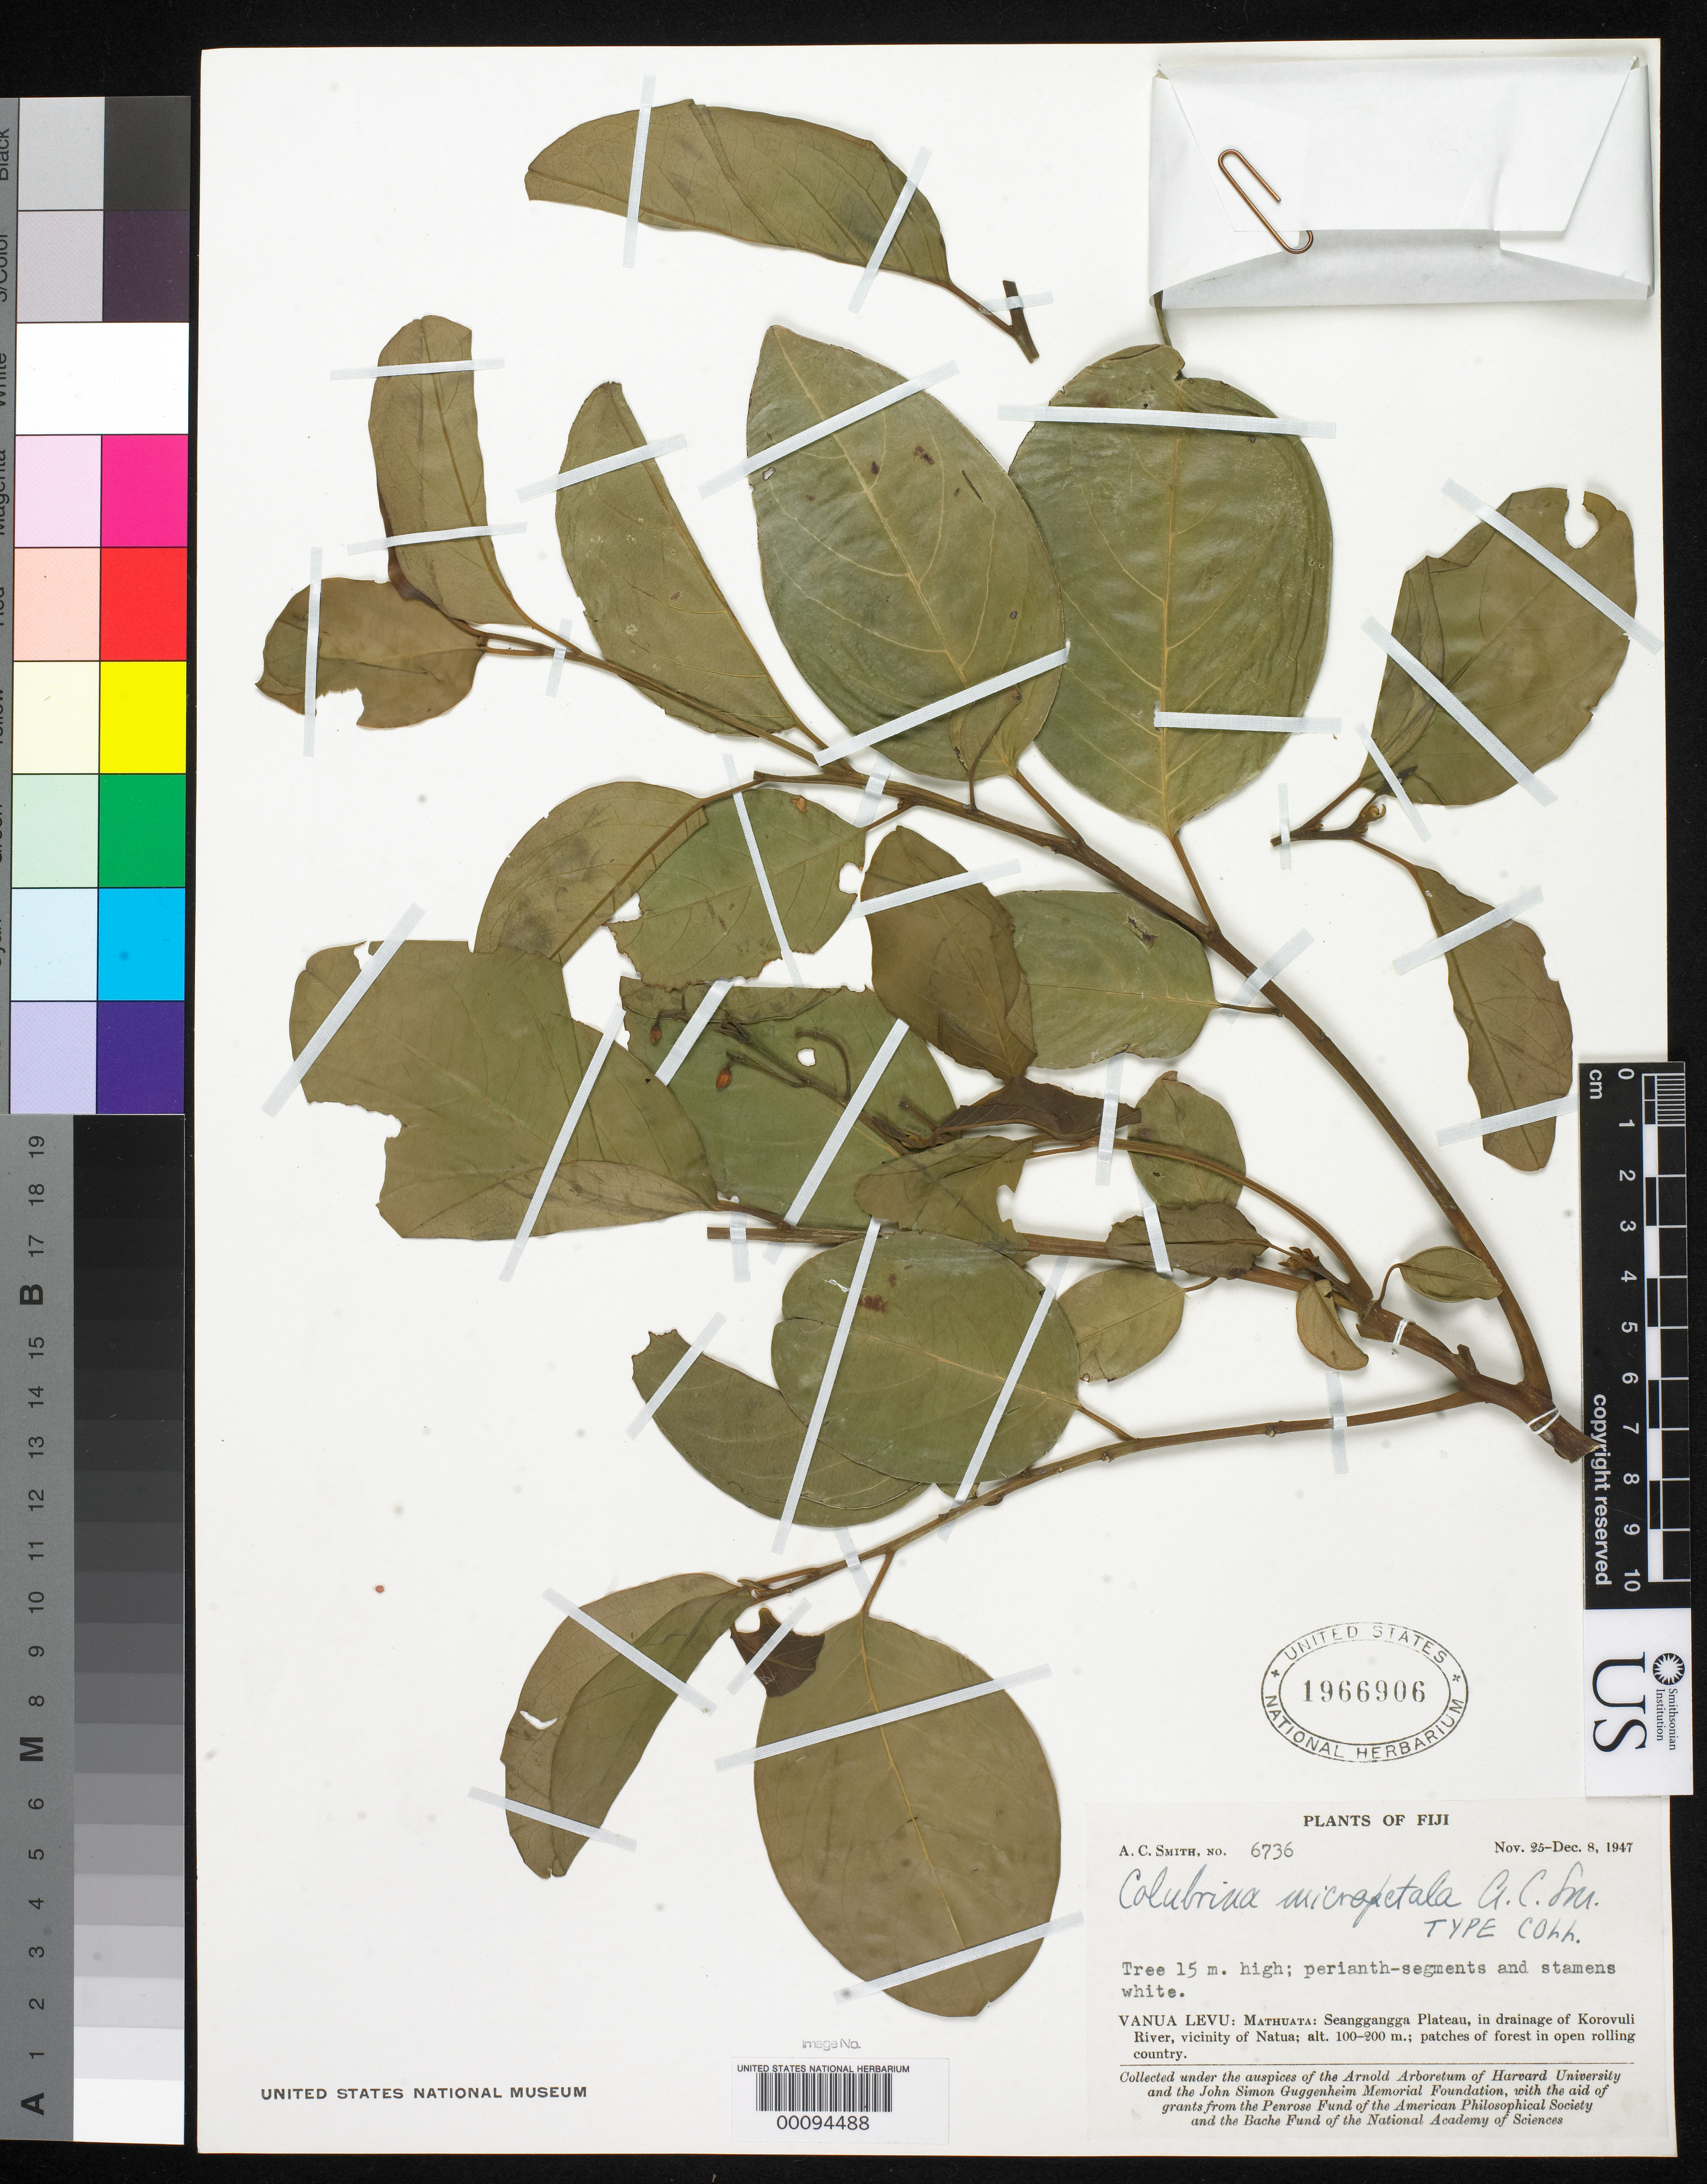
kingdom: Plantae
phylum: Tracheophyta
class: Magnoliopsida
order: Rosales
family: Rhamnaceae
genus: Colubrina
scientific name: Colubrina micropetala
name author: A.C. Sm.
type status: Isotype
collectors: A. C. Smith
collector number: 6763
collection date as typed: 28 Nov 1947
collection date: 1947-11-28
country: Fiji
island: Macuata-i-wai [Mathuata-i-wai]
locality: Mathuata, Seanggangga Plateau, Korovuli River, vicinity of Natua. [Vanua Levu Group]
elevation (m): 100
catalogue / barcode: US 1966906